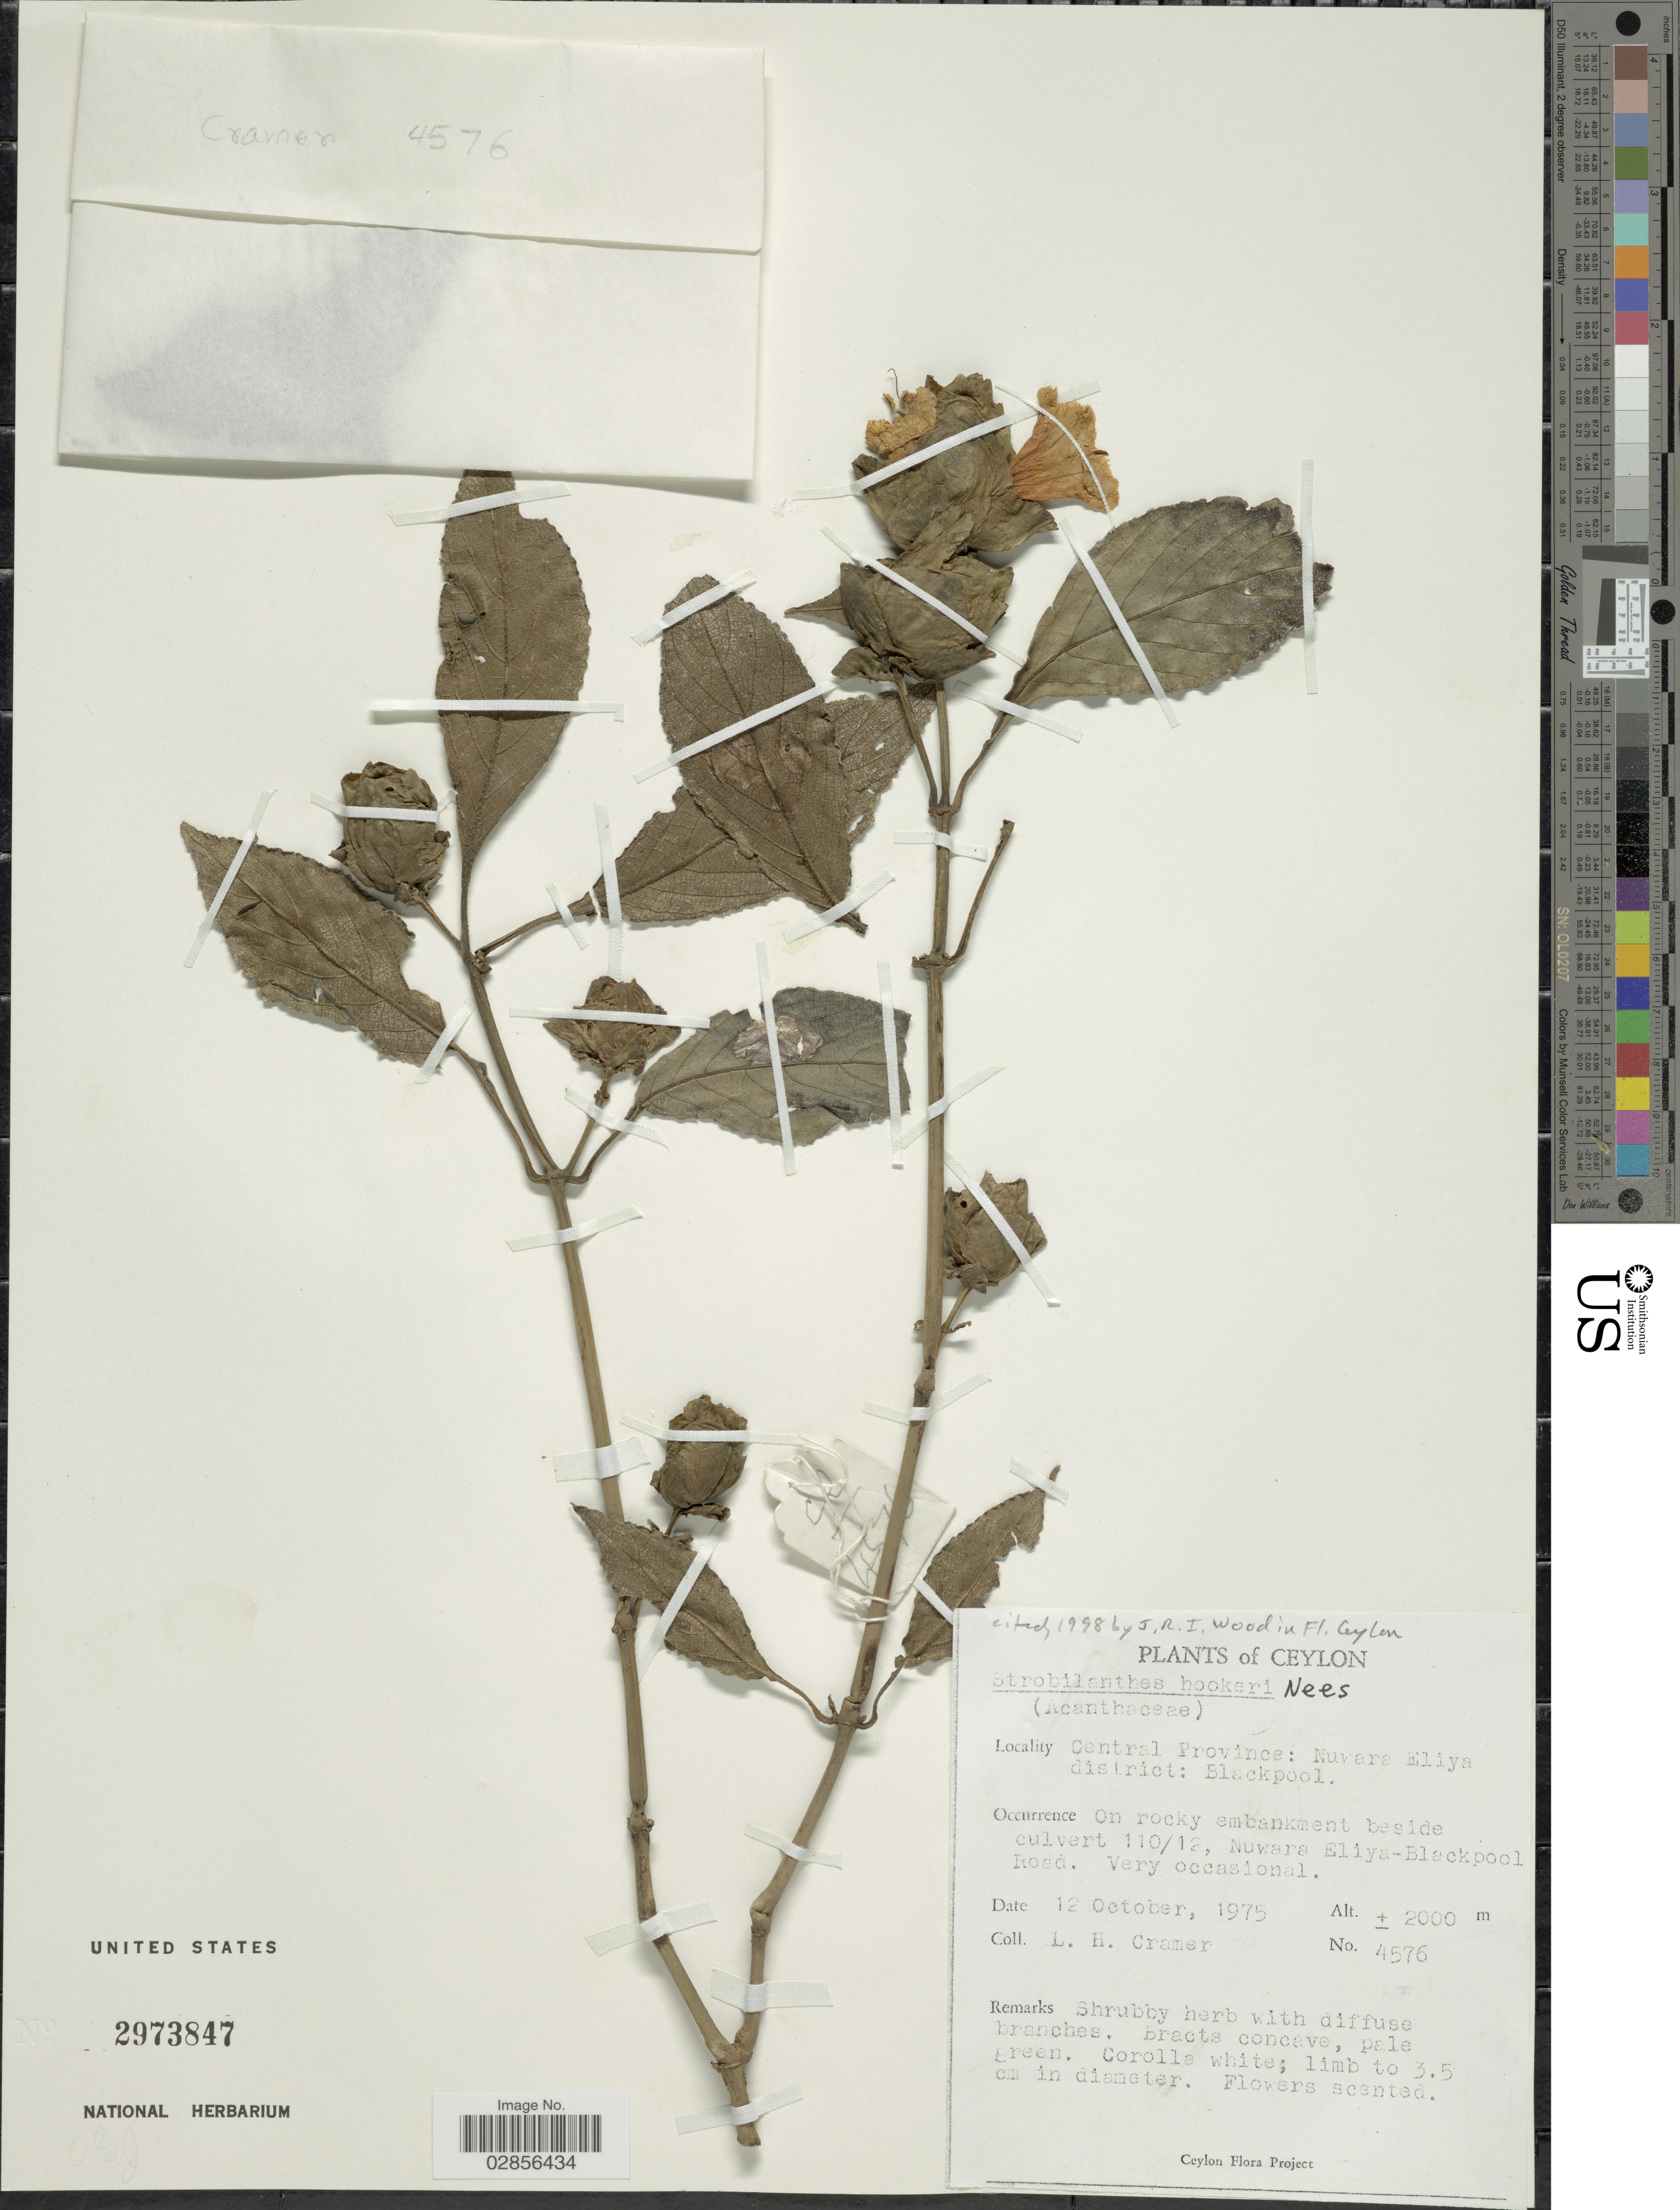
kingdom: Plantae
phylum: Tracheophyta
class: Magnoliopsida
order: Lamiales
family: Acanthaceae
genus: Strobilanthes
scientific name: Strobilanthes hookeri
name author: Nees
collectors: L. H. Cramer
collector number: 4576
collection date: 1975-10-12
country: Sri Lanka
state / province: Central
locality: Ceylon. Nuwara Eliya district: Blackpool. On rocky embankment beside culvert 110/12, Nuwara Eliya- Blackpool Road.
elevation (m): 2000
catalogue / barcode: US 2973847